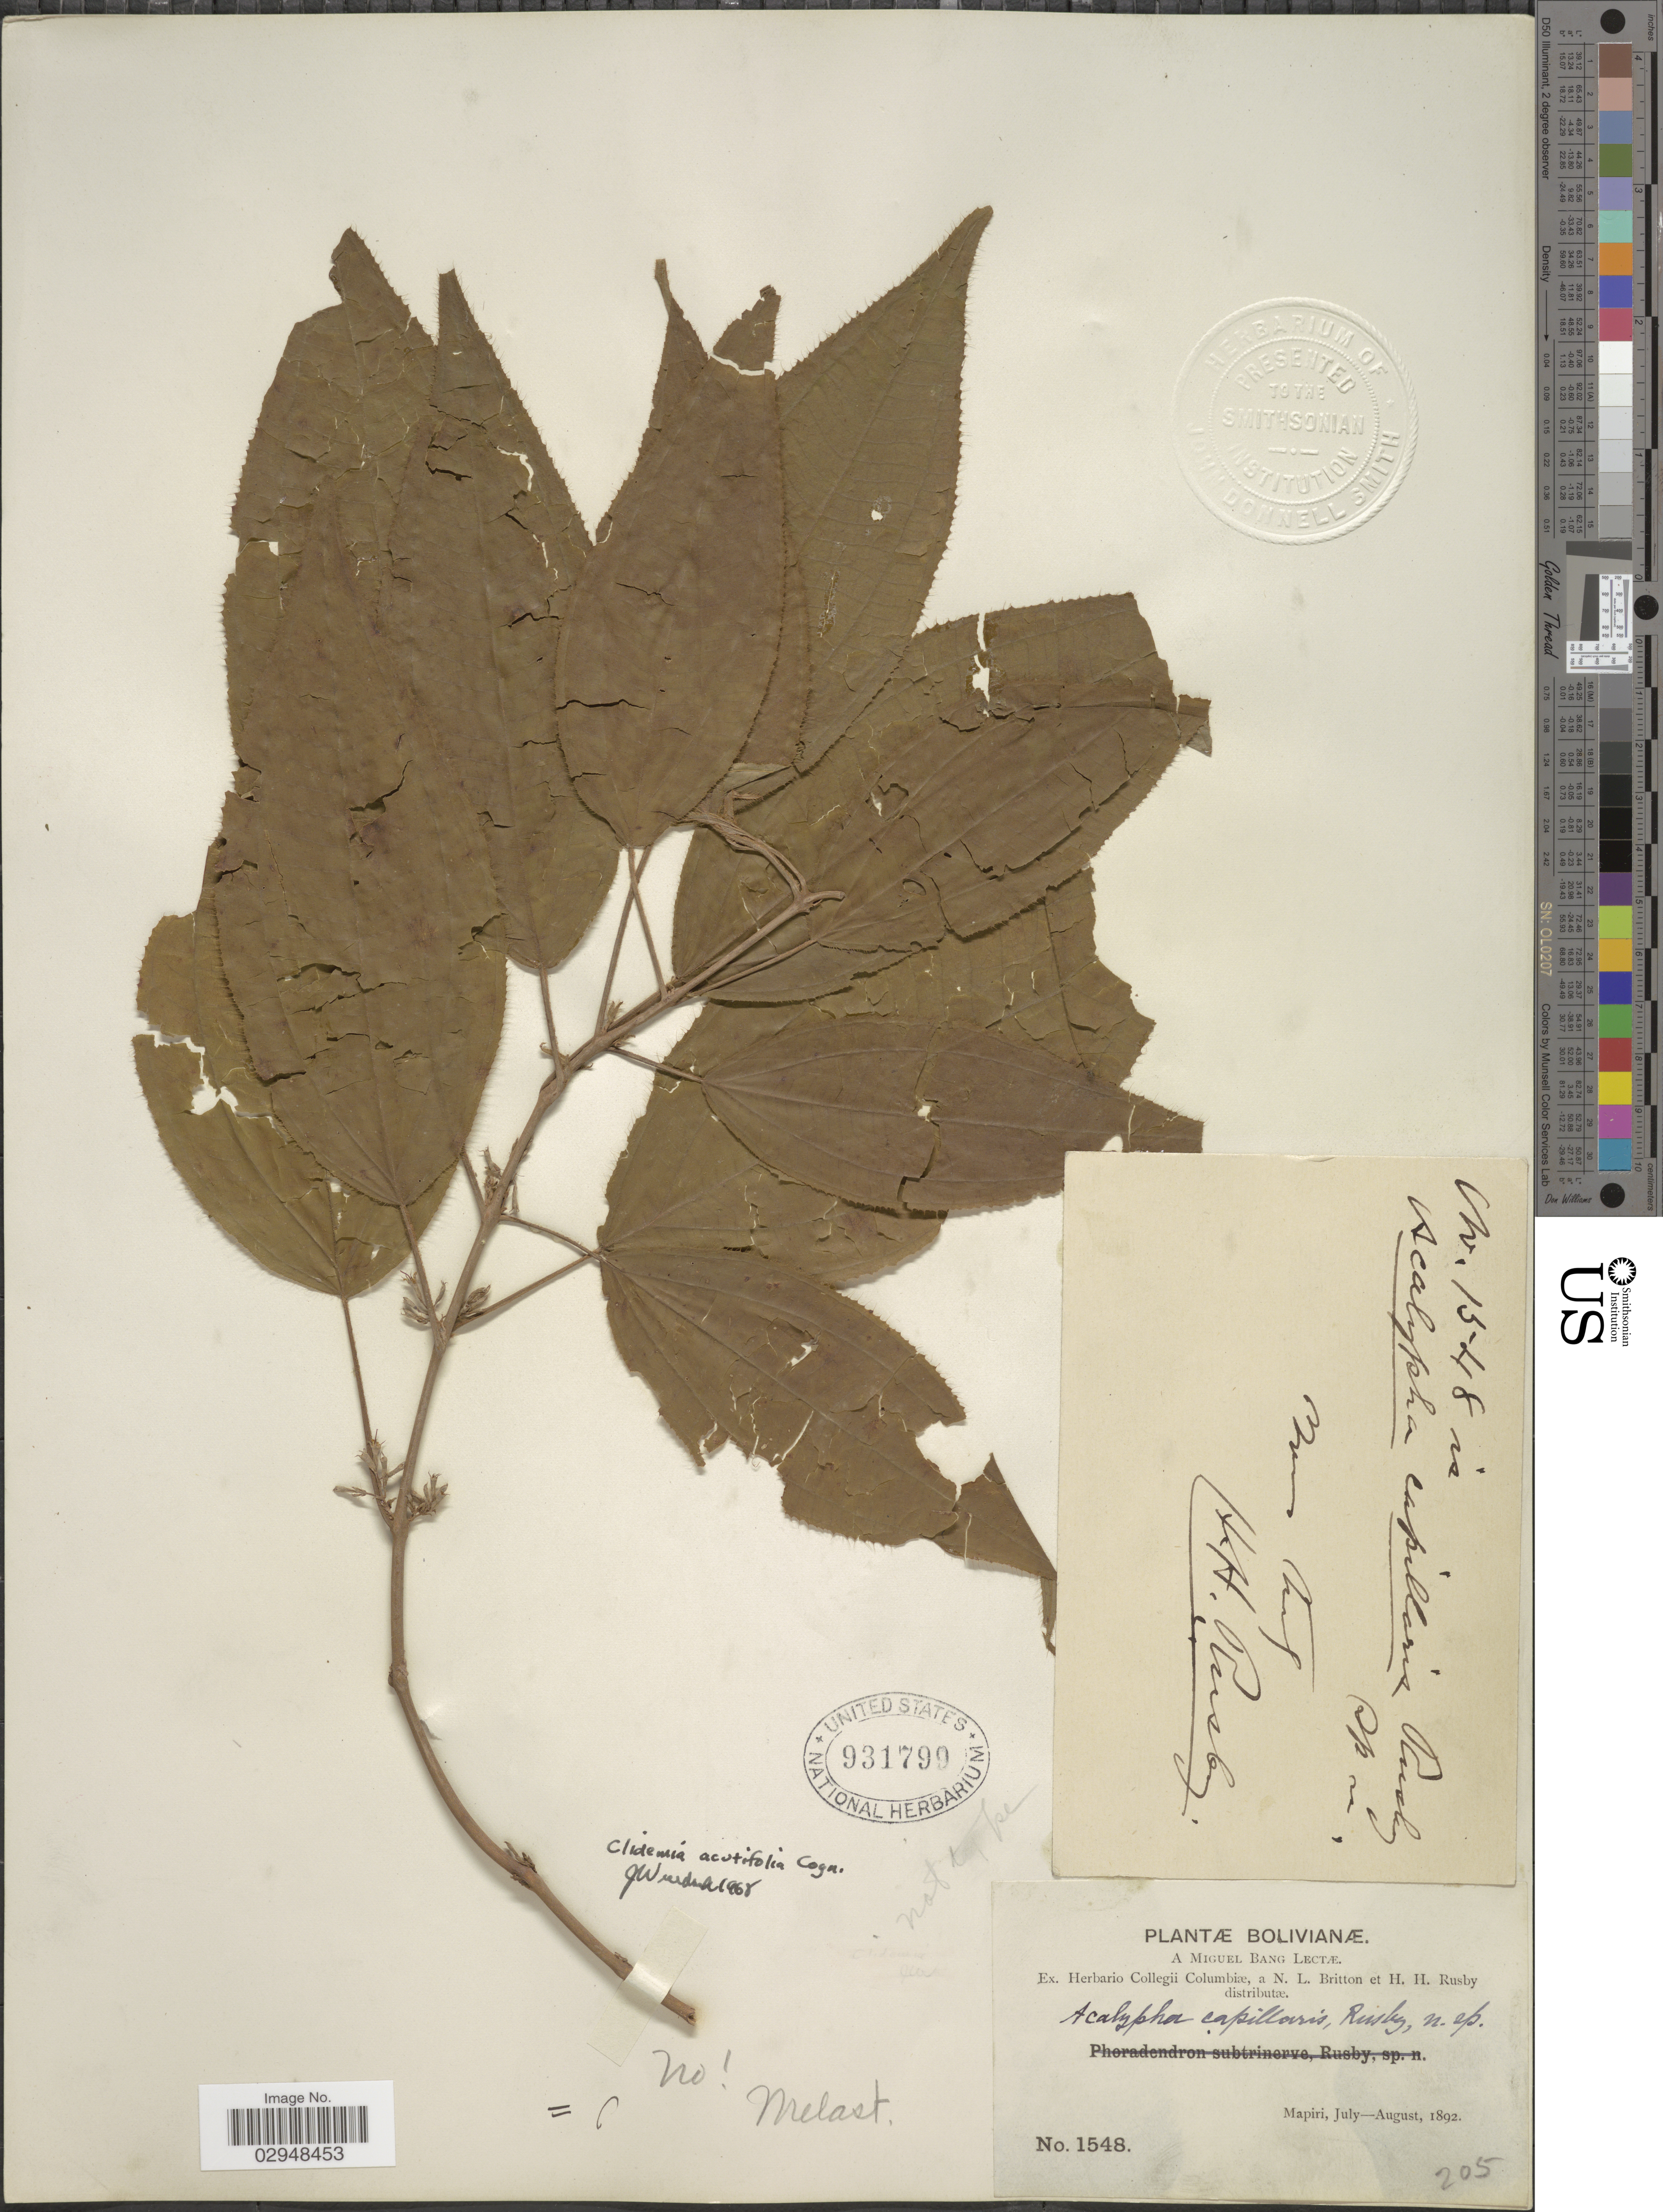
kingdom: Plantae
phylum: Tracheophyta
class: Magnoliopsida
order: Myrtales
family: Melastomataceae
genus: Clidemia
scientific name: Clidemia acutifolia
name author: Cogn.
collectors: M. Bang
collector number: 1548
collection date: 1892-07/1892-08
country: Bolivia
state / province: La Paz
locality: Mapiri.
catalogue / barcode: US 931799